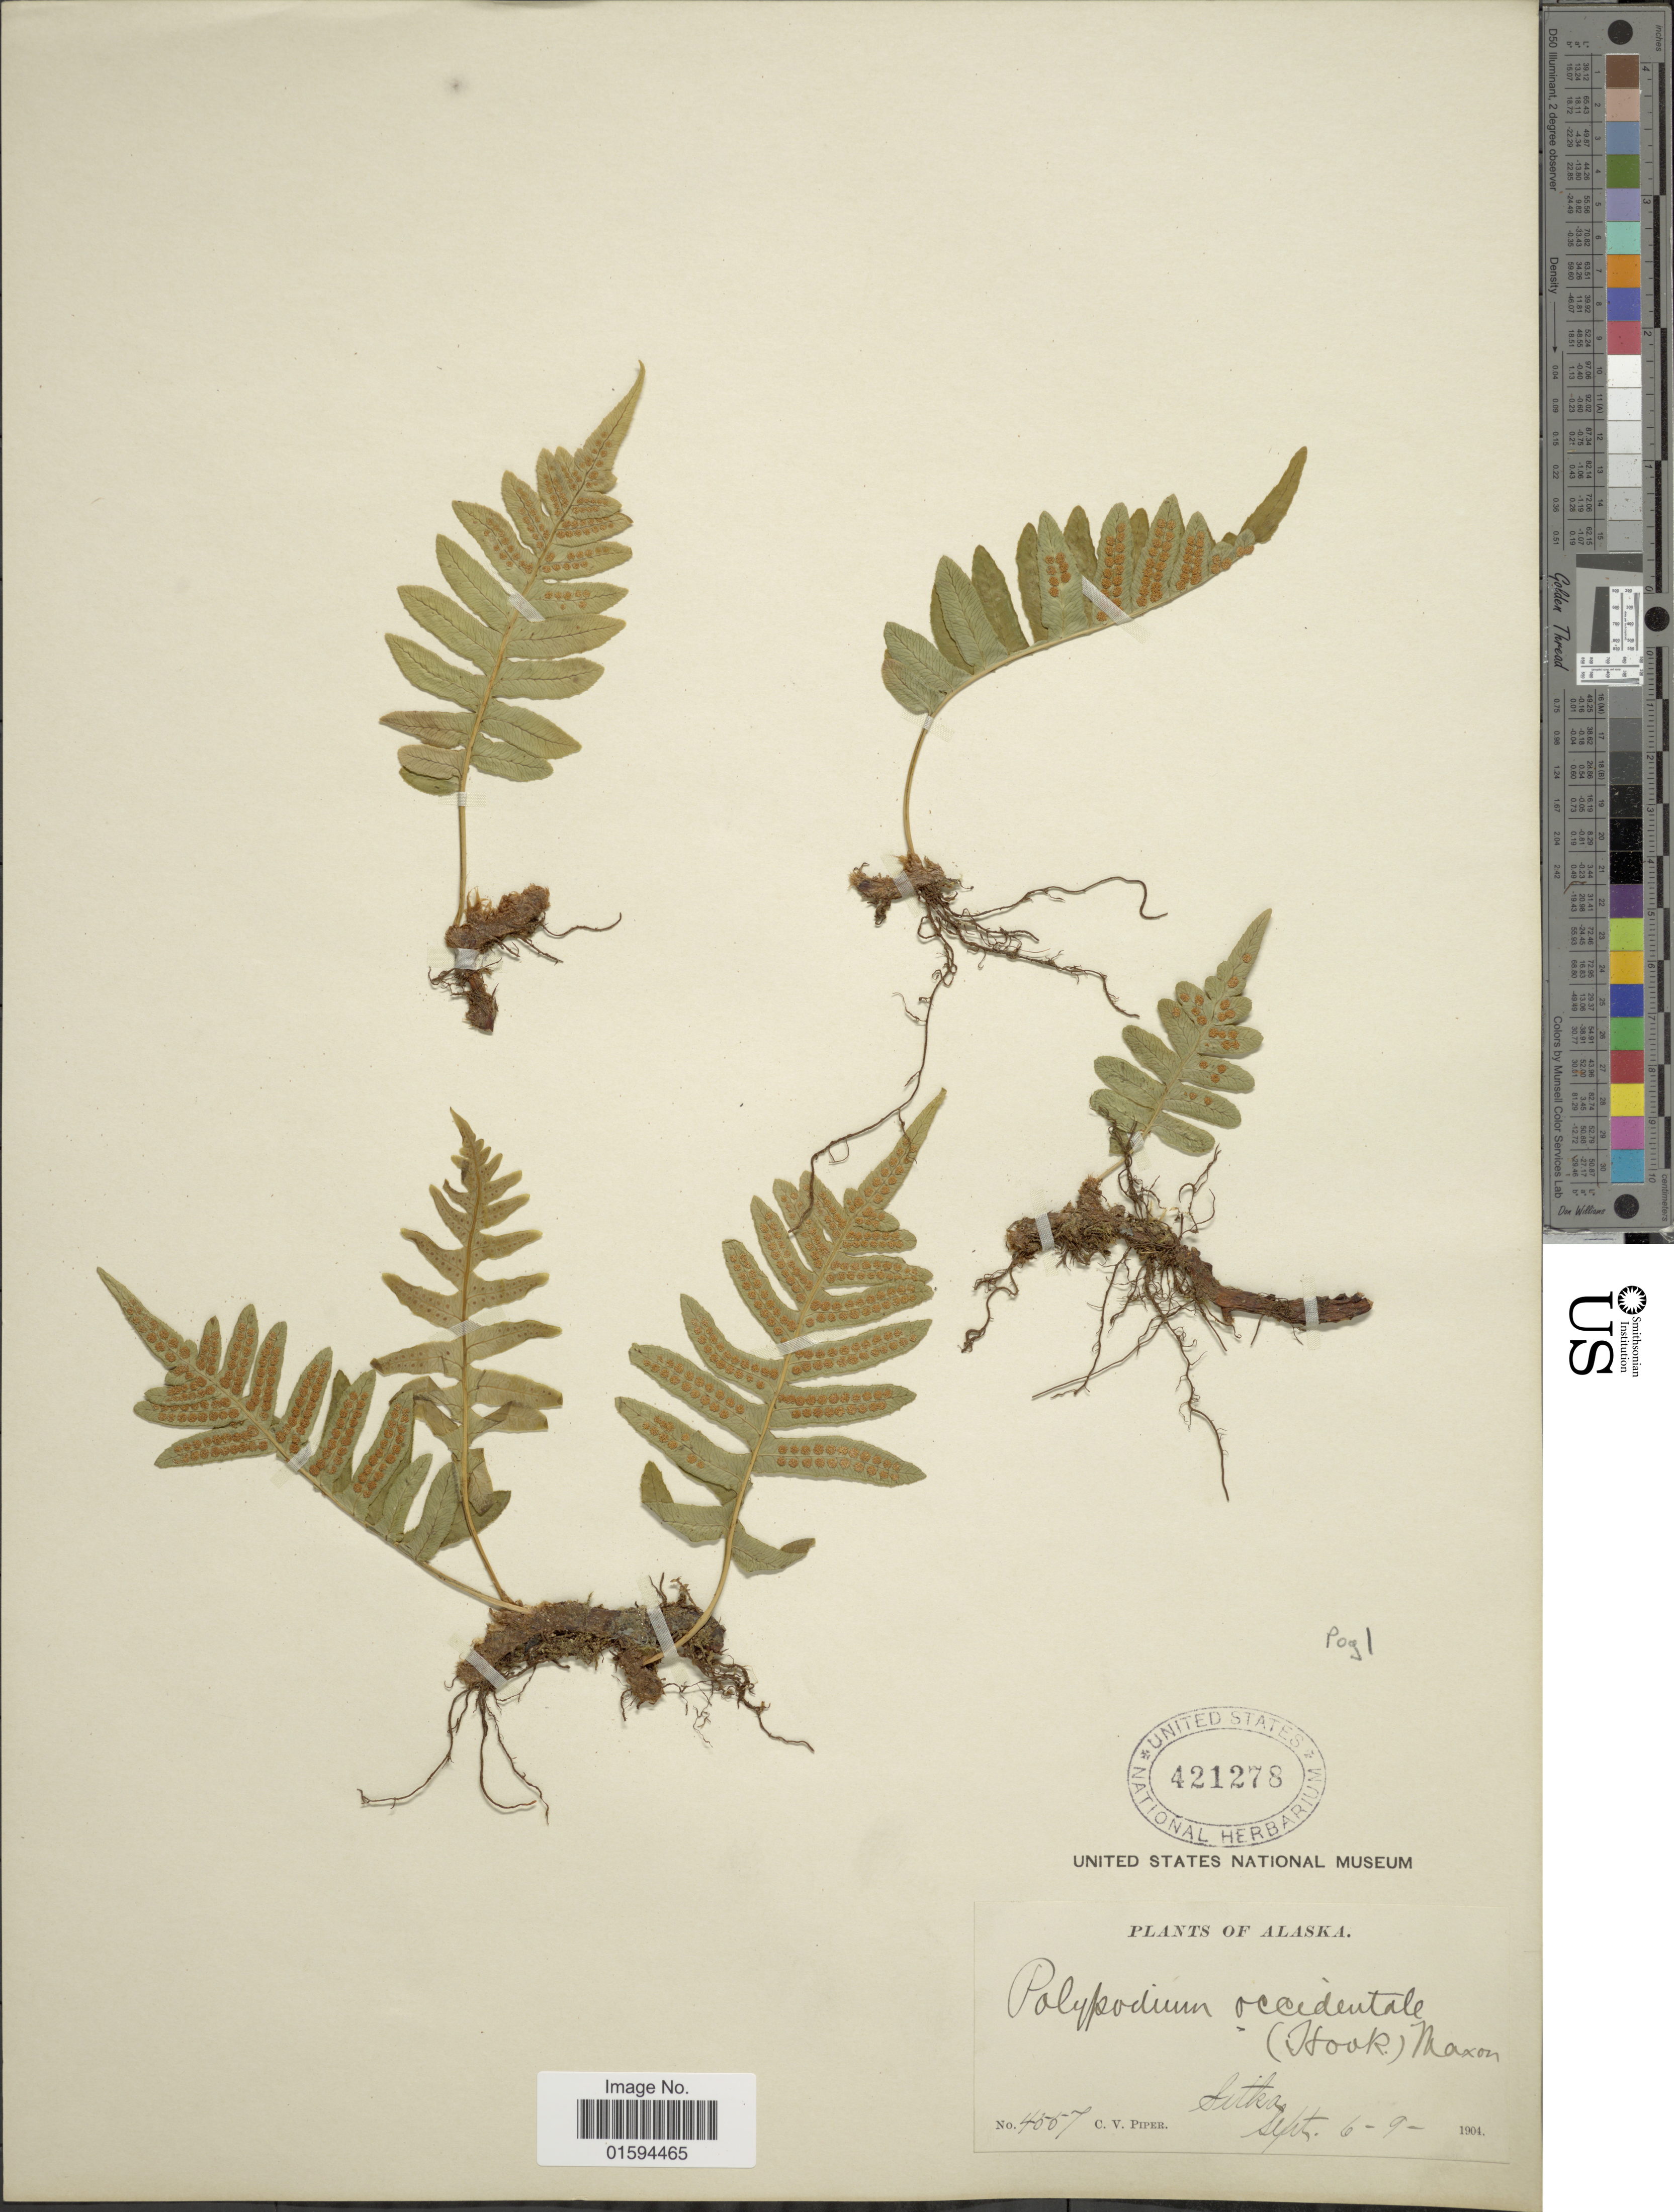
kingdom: Plantae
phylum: Tracheophyta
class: Polypodiopsida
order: Polypodiales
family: Polypodiaceae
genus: Polypodium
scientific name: Polypodium glycyrrhiza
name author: D.C. Eaton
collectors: C. V. Piper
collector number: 4557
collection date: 1904-09-06/1904-09-09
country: United States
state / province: Alaska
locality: Sitka.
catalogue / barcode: US 421278